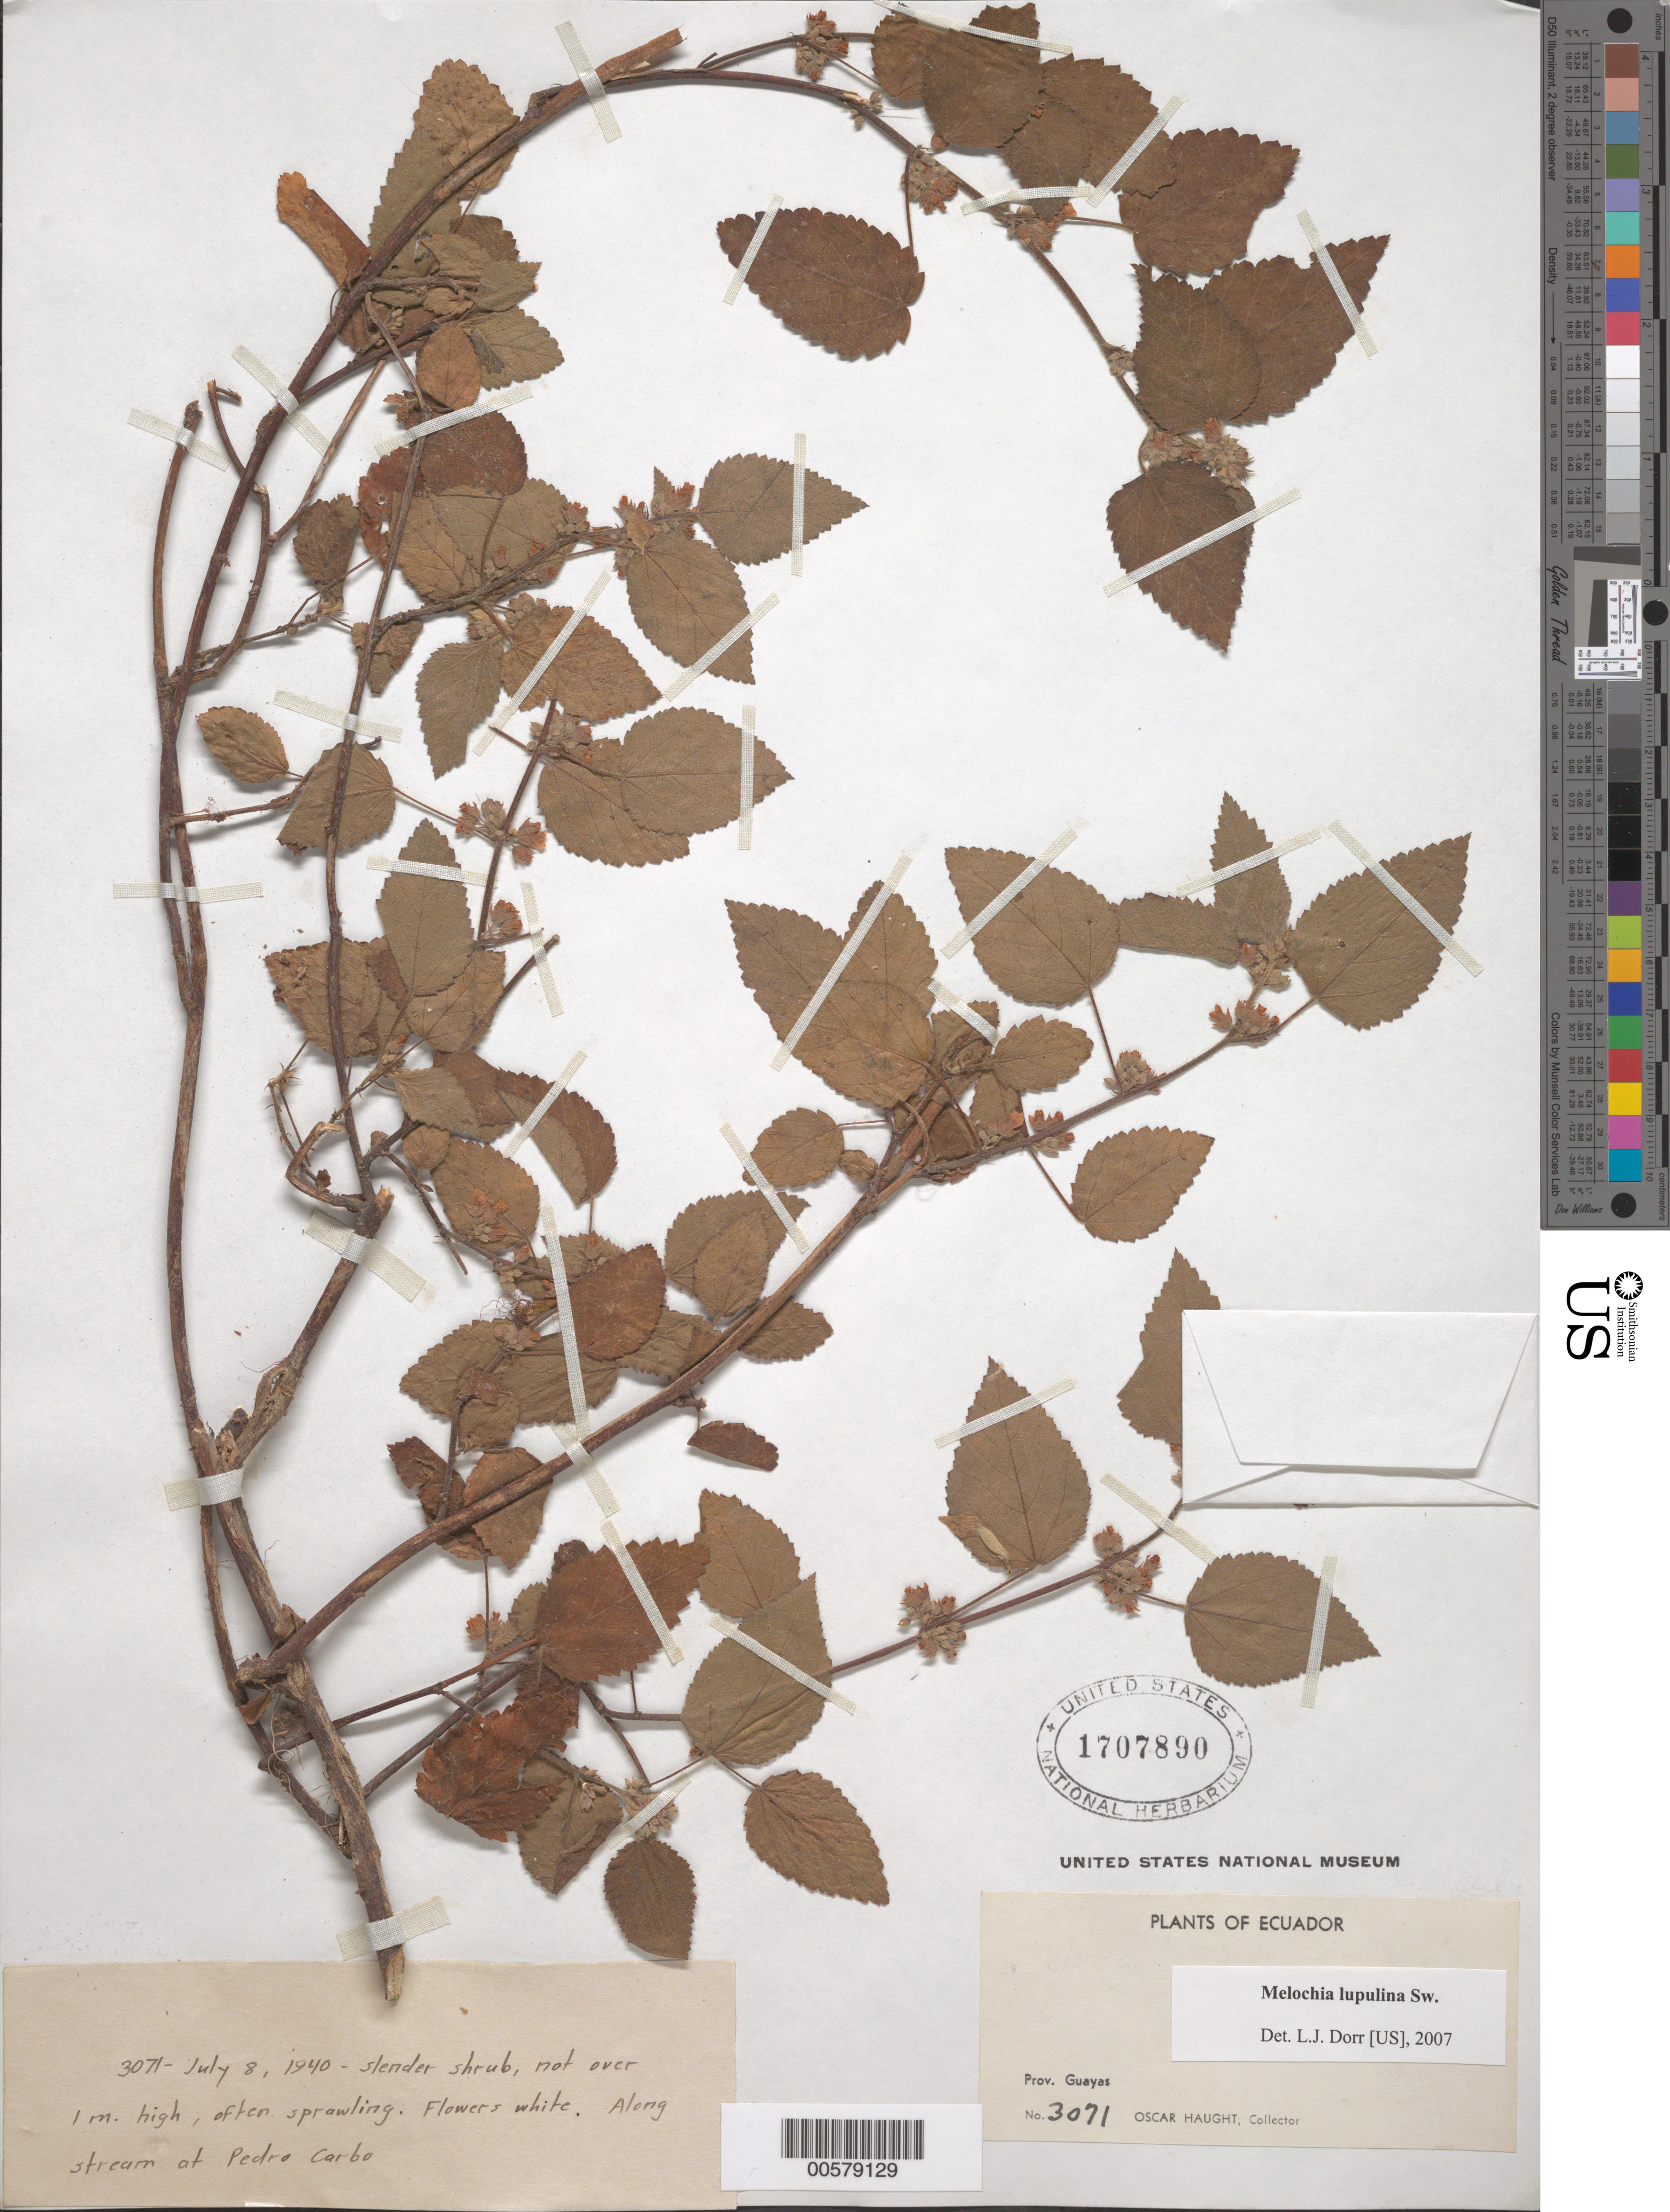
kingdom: Plantae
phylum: Tracheophyta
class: Magnoliopsida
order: Malvales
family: Malvaceae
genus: Melochia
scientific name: Melochia lupulina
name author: Sw.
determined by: Dorr, L. J., (BOT), Smithsonian Institution - National Museum of Natural History (UNITED STATES)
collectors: O. L. Haught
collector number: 3071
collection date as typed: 08 Jul 1940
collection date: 1940-07-08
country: Ecuador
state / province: Guayas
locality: Along stream at Pedro Carbo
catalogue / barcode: US 1707890